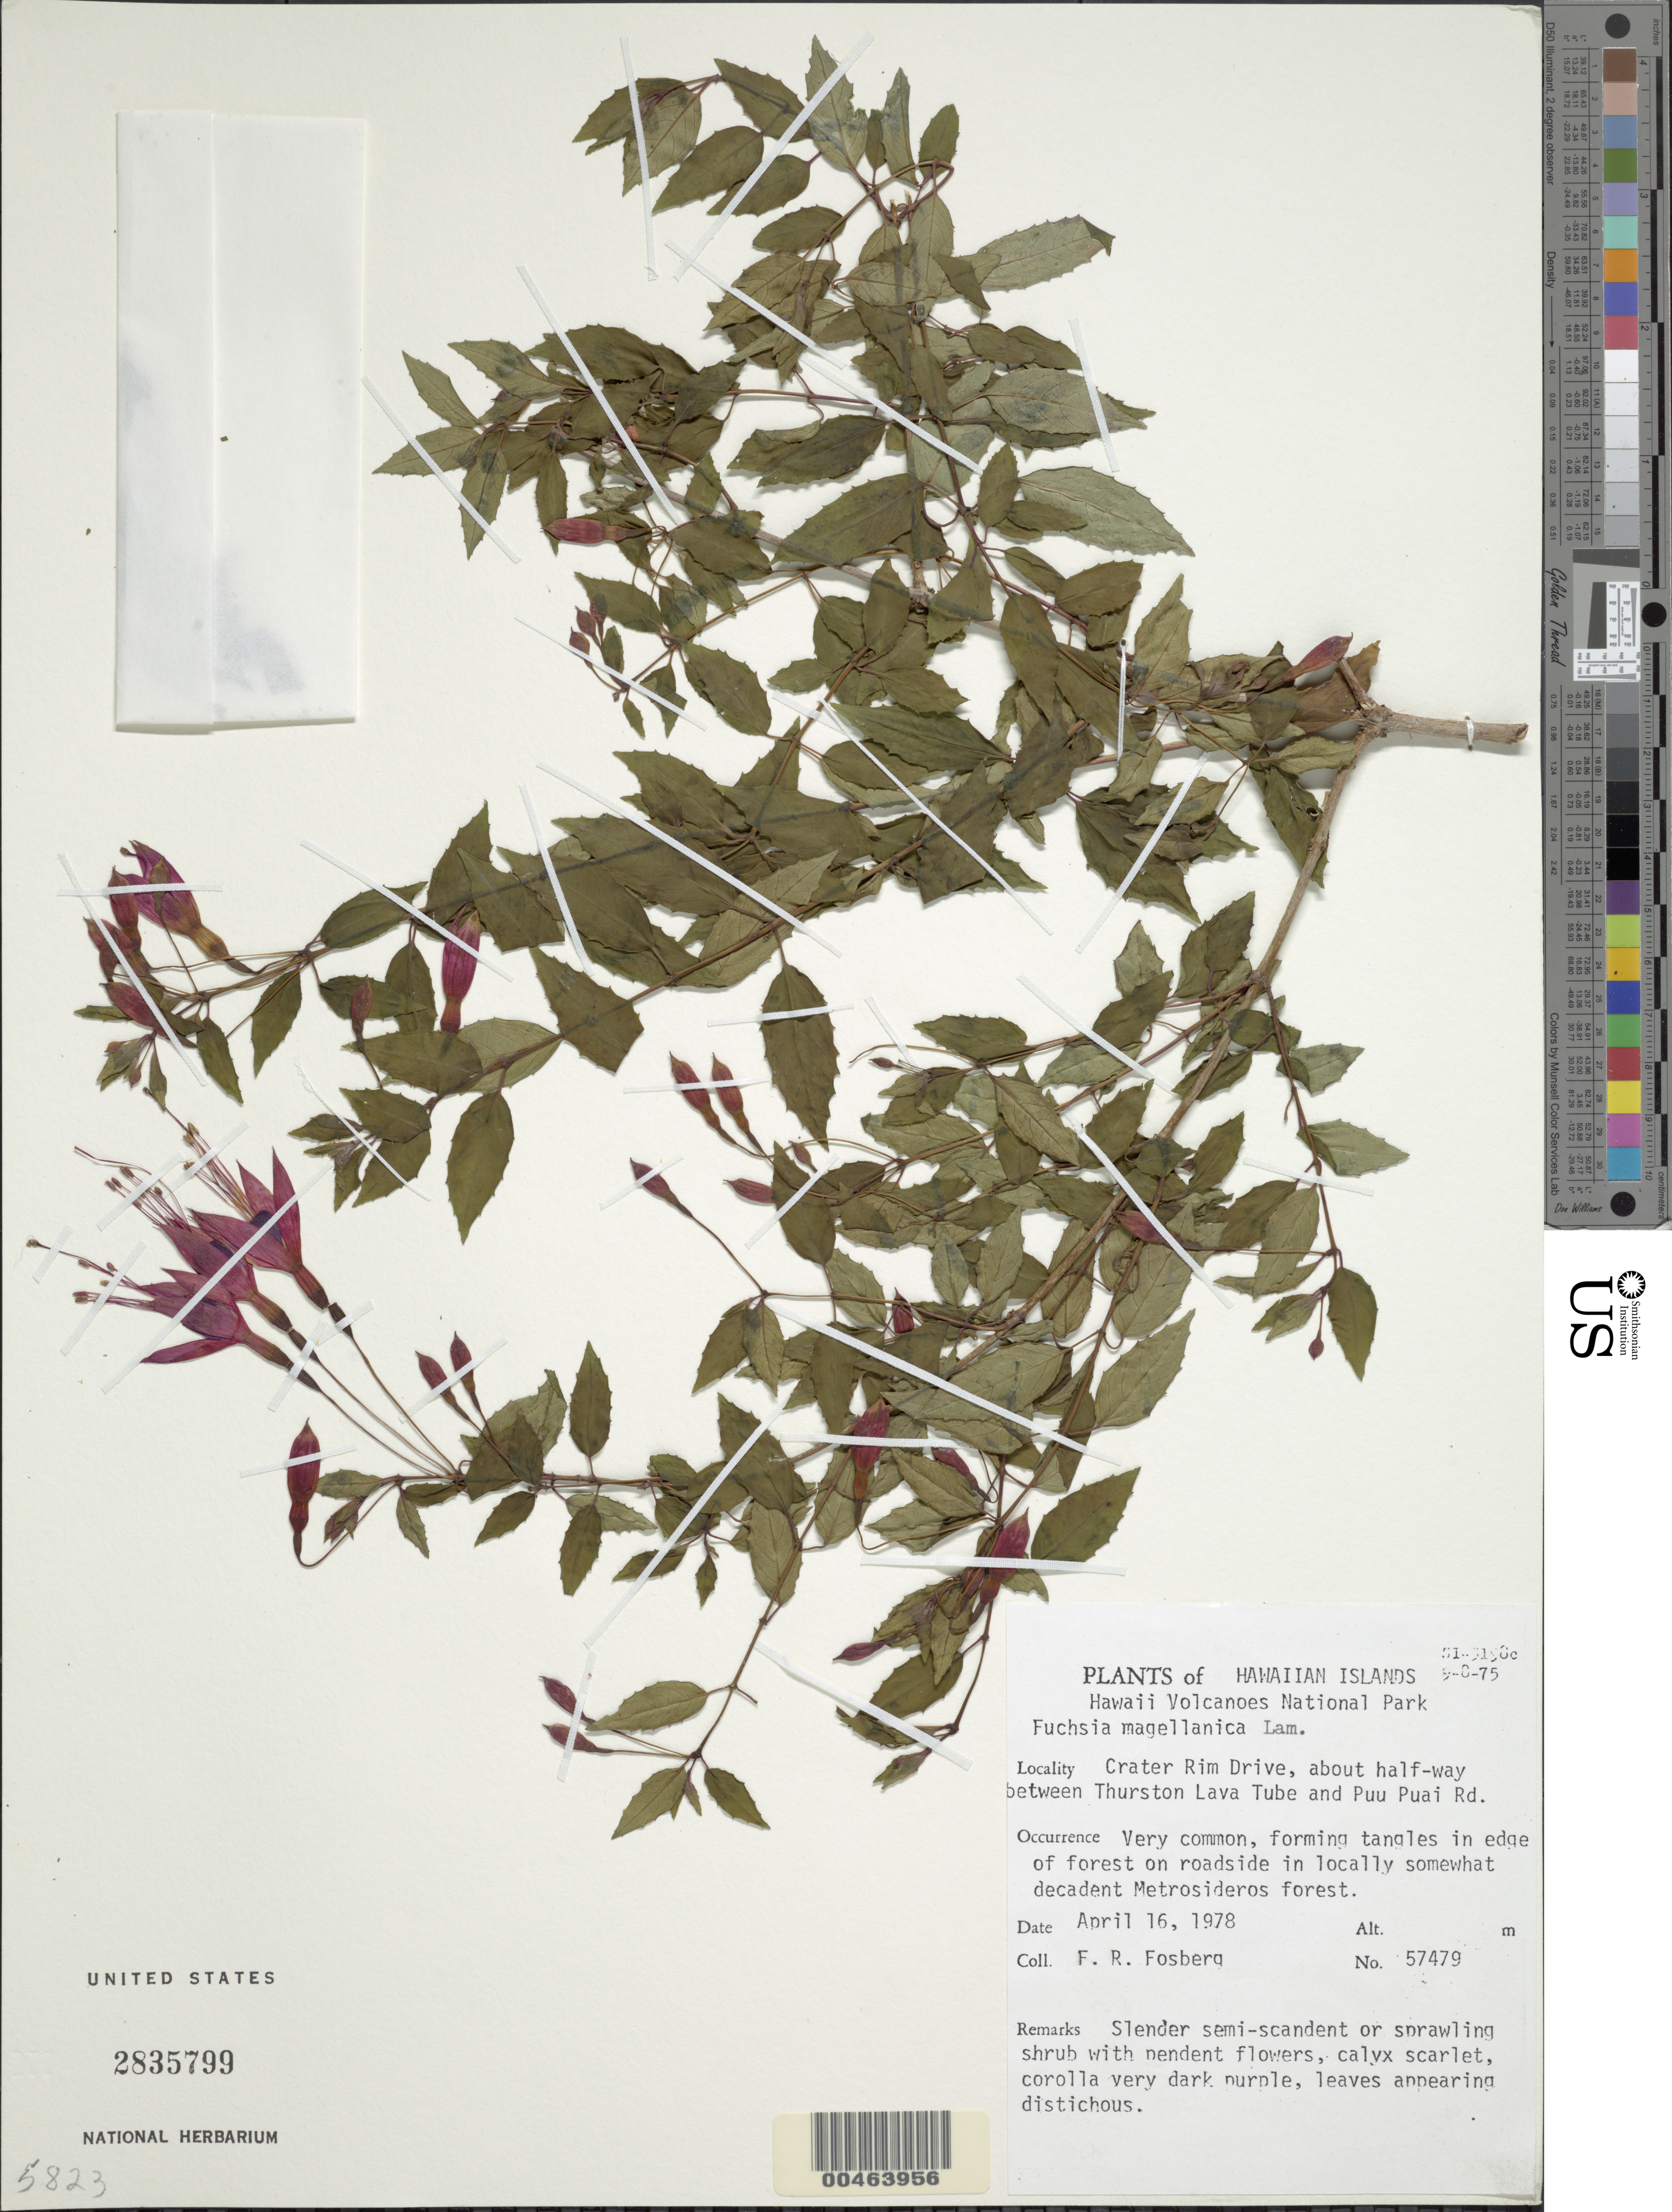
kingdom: Plantae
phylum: Tracheophyta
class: Magnoliopsida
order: Myrtales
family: Onagraceae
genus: Fuchsia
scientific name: Fuchsia magellanica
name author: Lam.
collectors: F. R. Fosberg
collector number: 57479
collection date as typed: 16 Apr 1978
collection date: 1978-04-16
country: United States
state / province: Hawaii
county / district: Hawaii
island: Hawaii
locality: Hawaii Volcanoes National Park, Crater Rim Drive, about half-way between Thurston Lava Tube and Puu Puai Rd.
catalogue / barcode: US 2835799